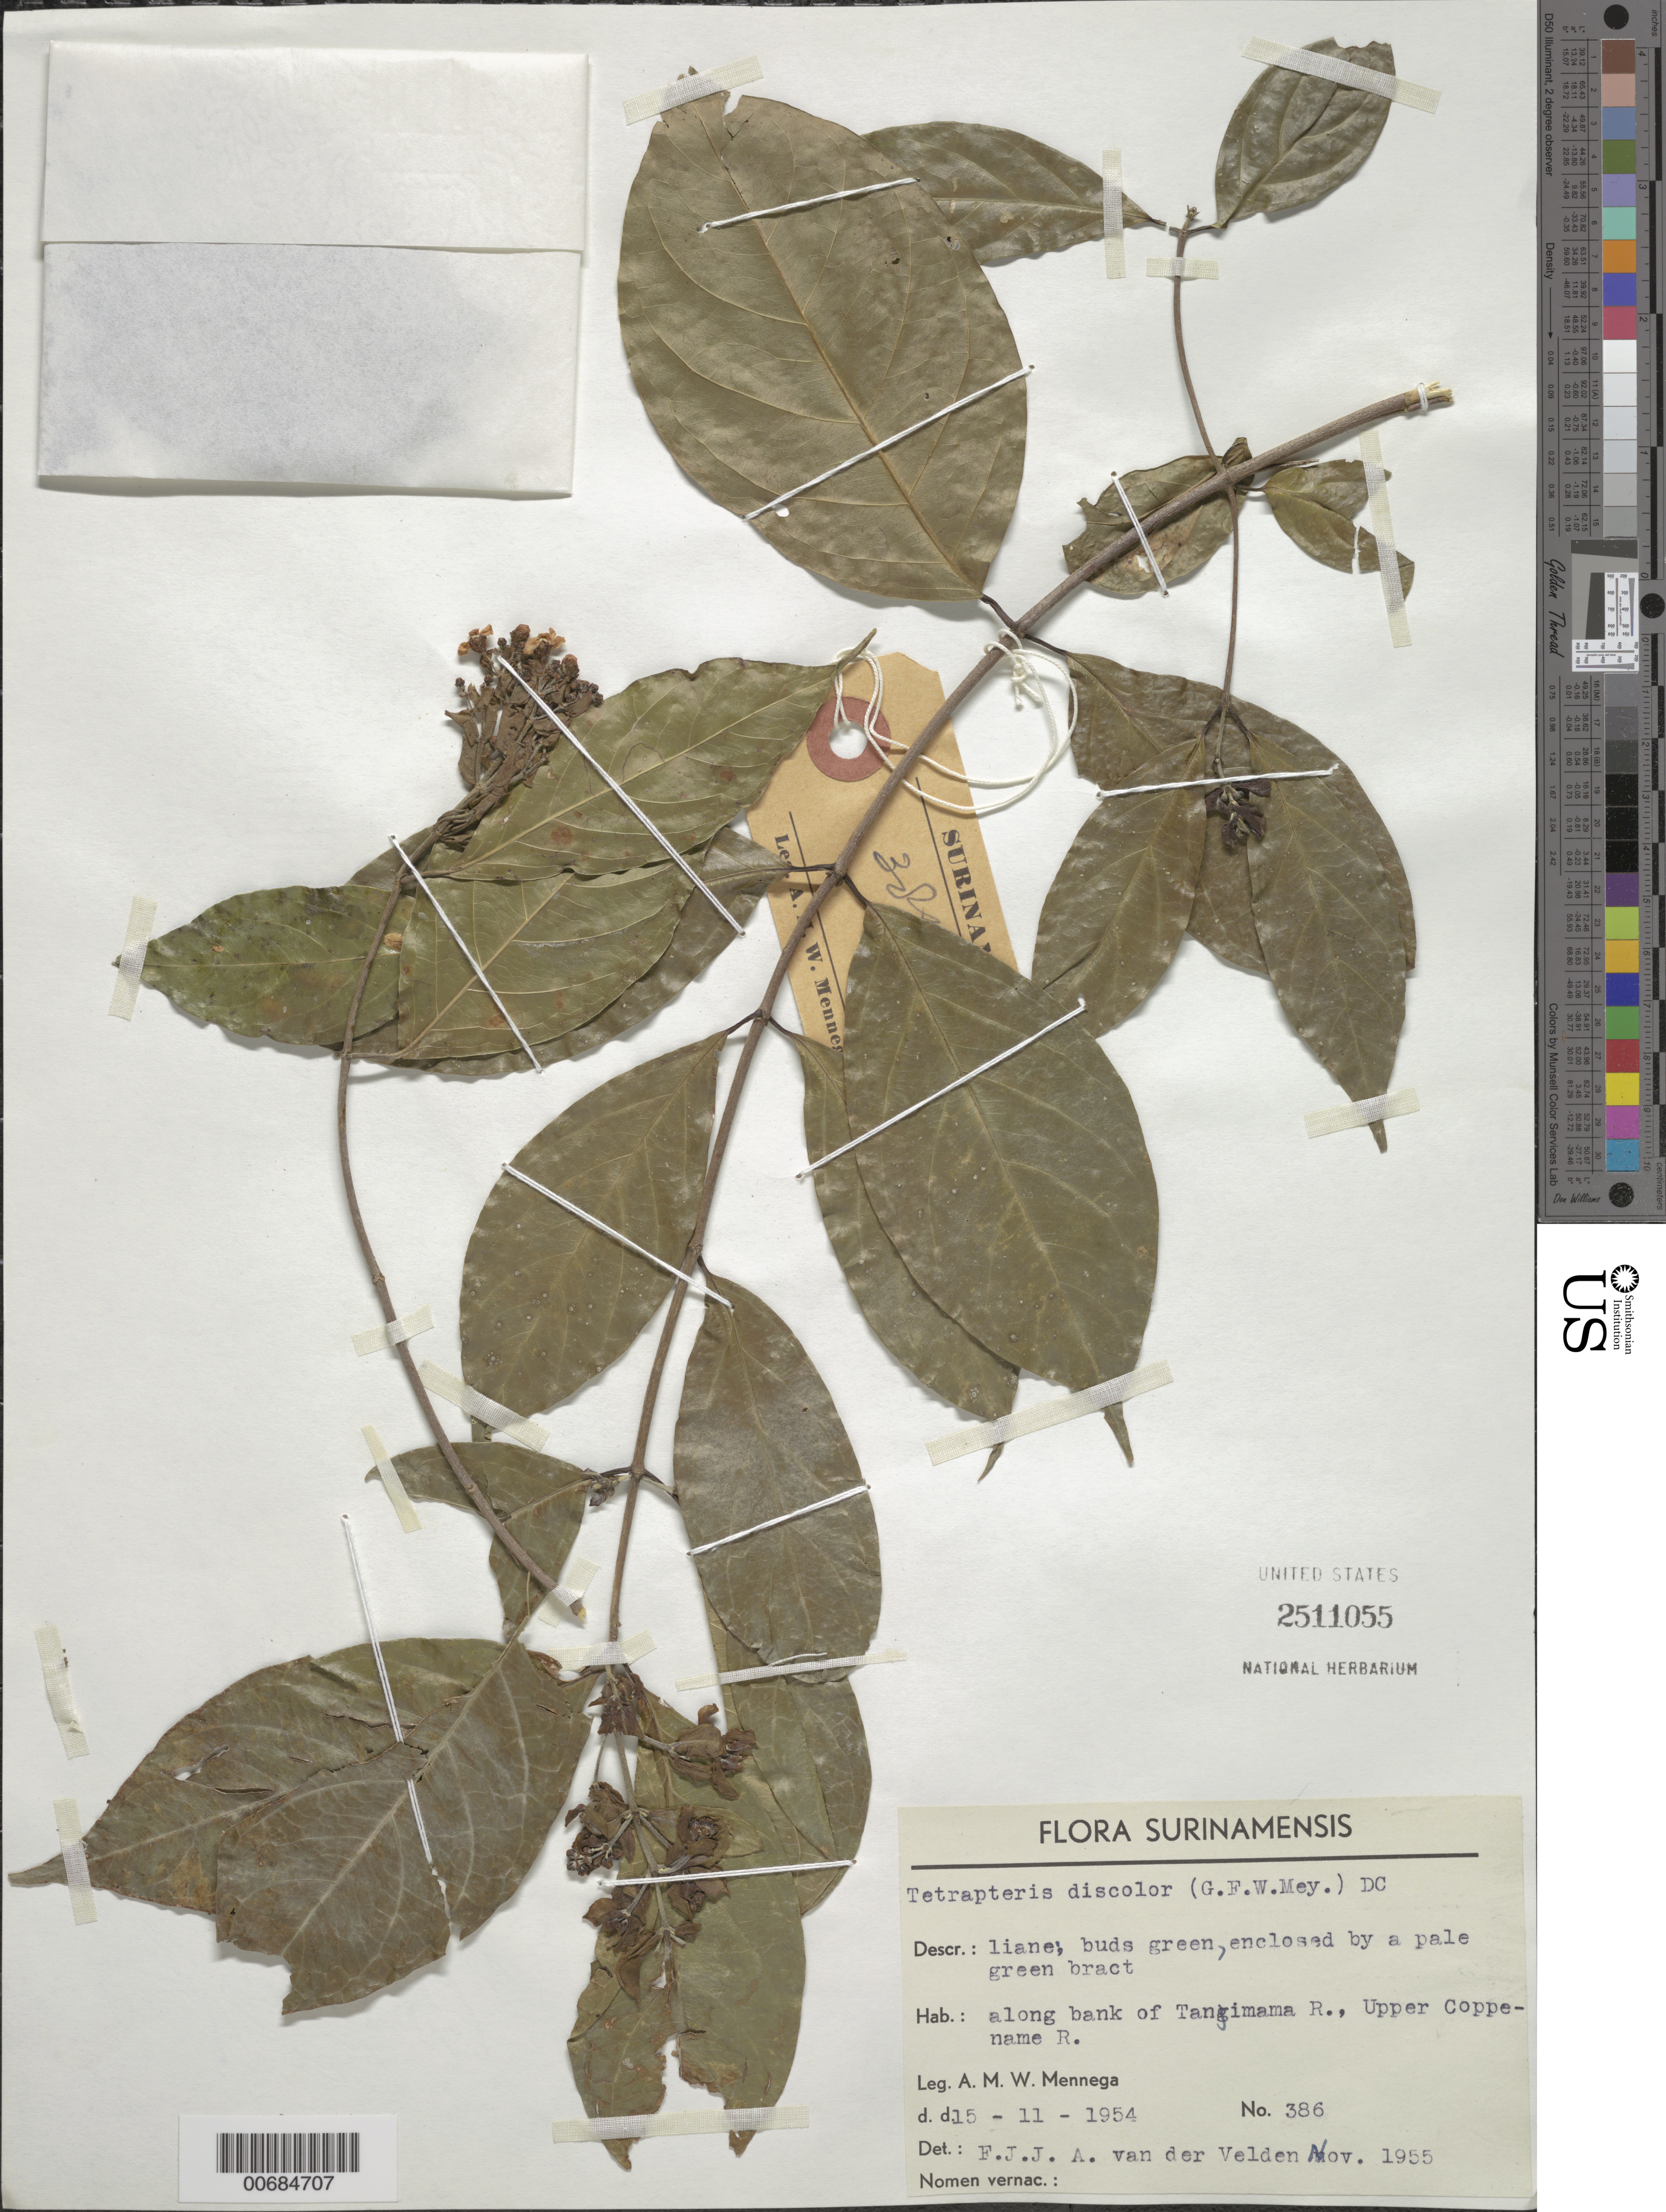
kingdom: Plantae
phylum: Tracheophyta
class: Magnoliopsida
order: Malpighiales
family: Malpighiaceae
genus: Tetrapterys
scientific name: Tetrapterys discolor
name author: (G. Mey.) DC.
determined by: Anderson, W. R., (MICH), University of Michigan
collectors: A. M. Mennega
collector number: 386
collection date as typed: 15-Nov-54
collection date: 1954-11-15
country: Suriname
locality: Tanjimama R., Upper Coppename tributary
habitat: Riverbank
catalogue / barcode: US 2511055